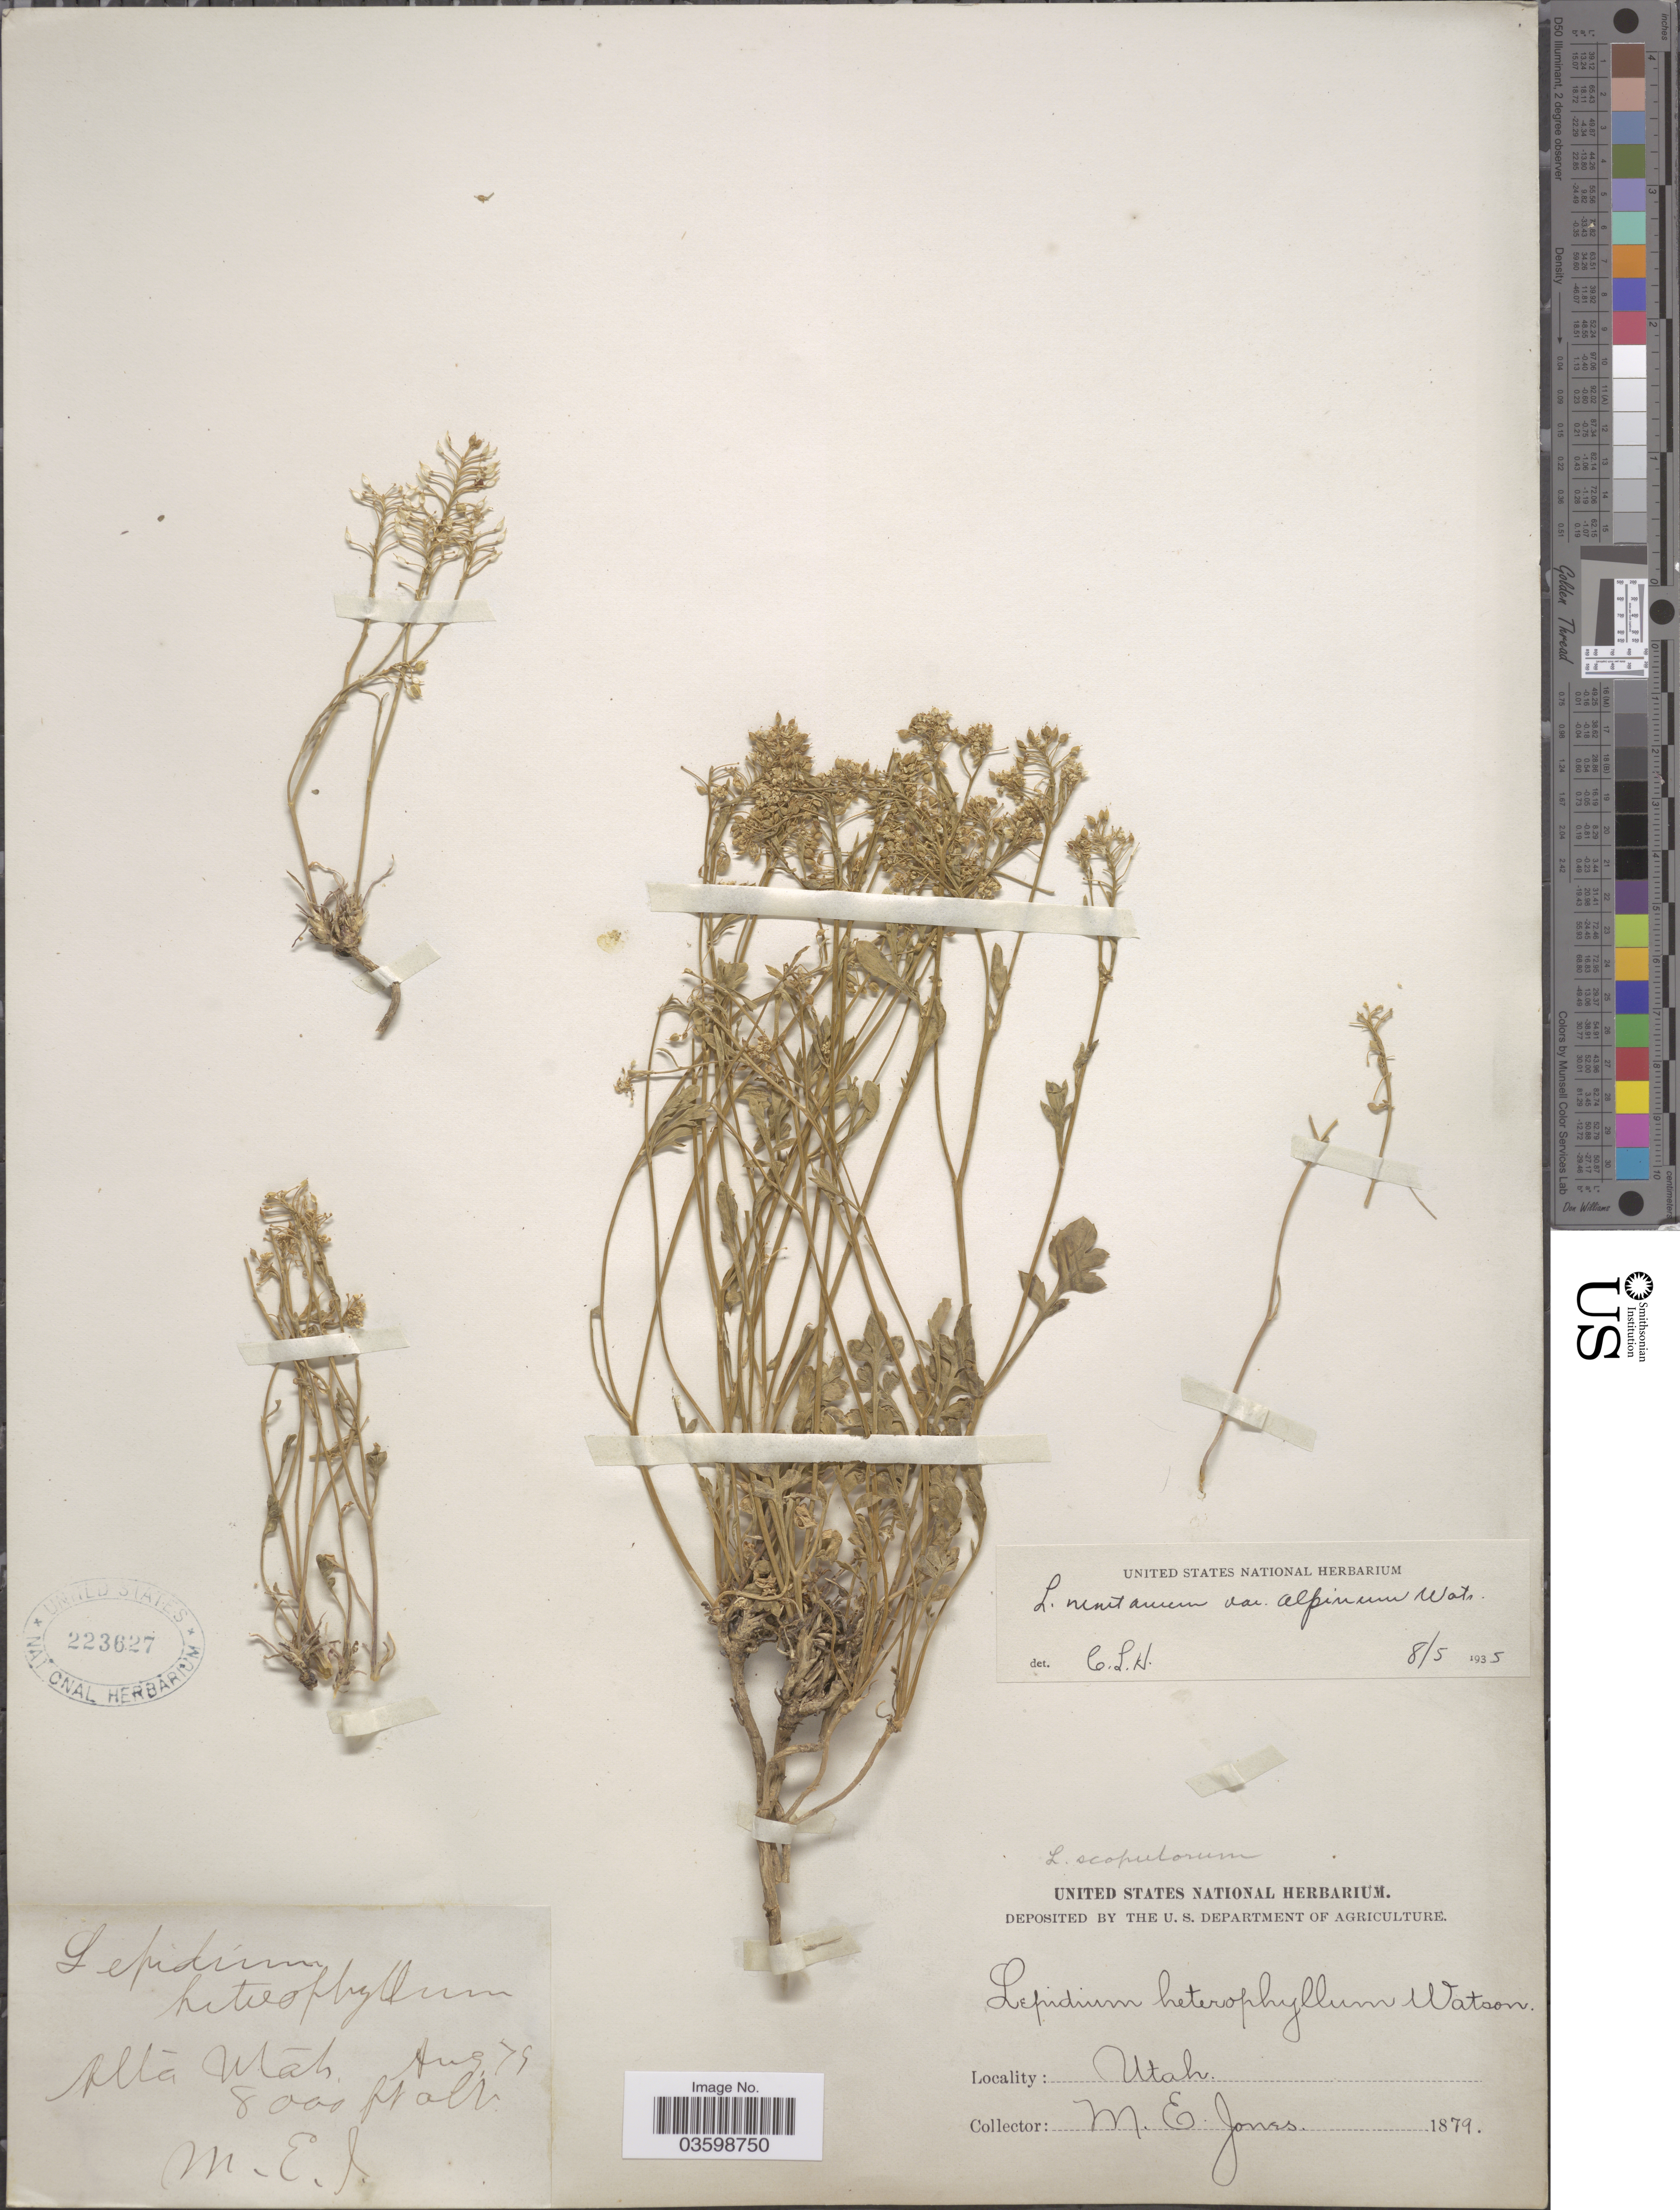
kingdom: Plantae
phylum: Tracheophyta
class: Magnoliopsida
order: Brassicales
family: Brassicaceae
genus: Lepidium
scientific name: Lepidium montanum var. alpinum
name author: S. Watson in C. King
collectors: M. E. Jones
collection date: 1879-08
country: United States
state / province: Utah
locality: Alta Utah.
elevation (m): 2438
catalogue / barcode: US 223627